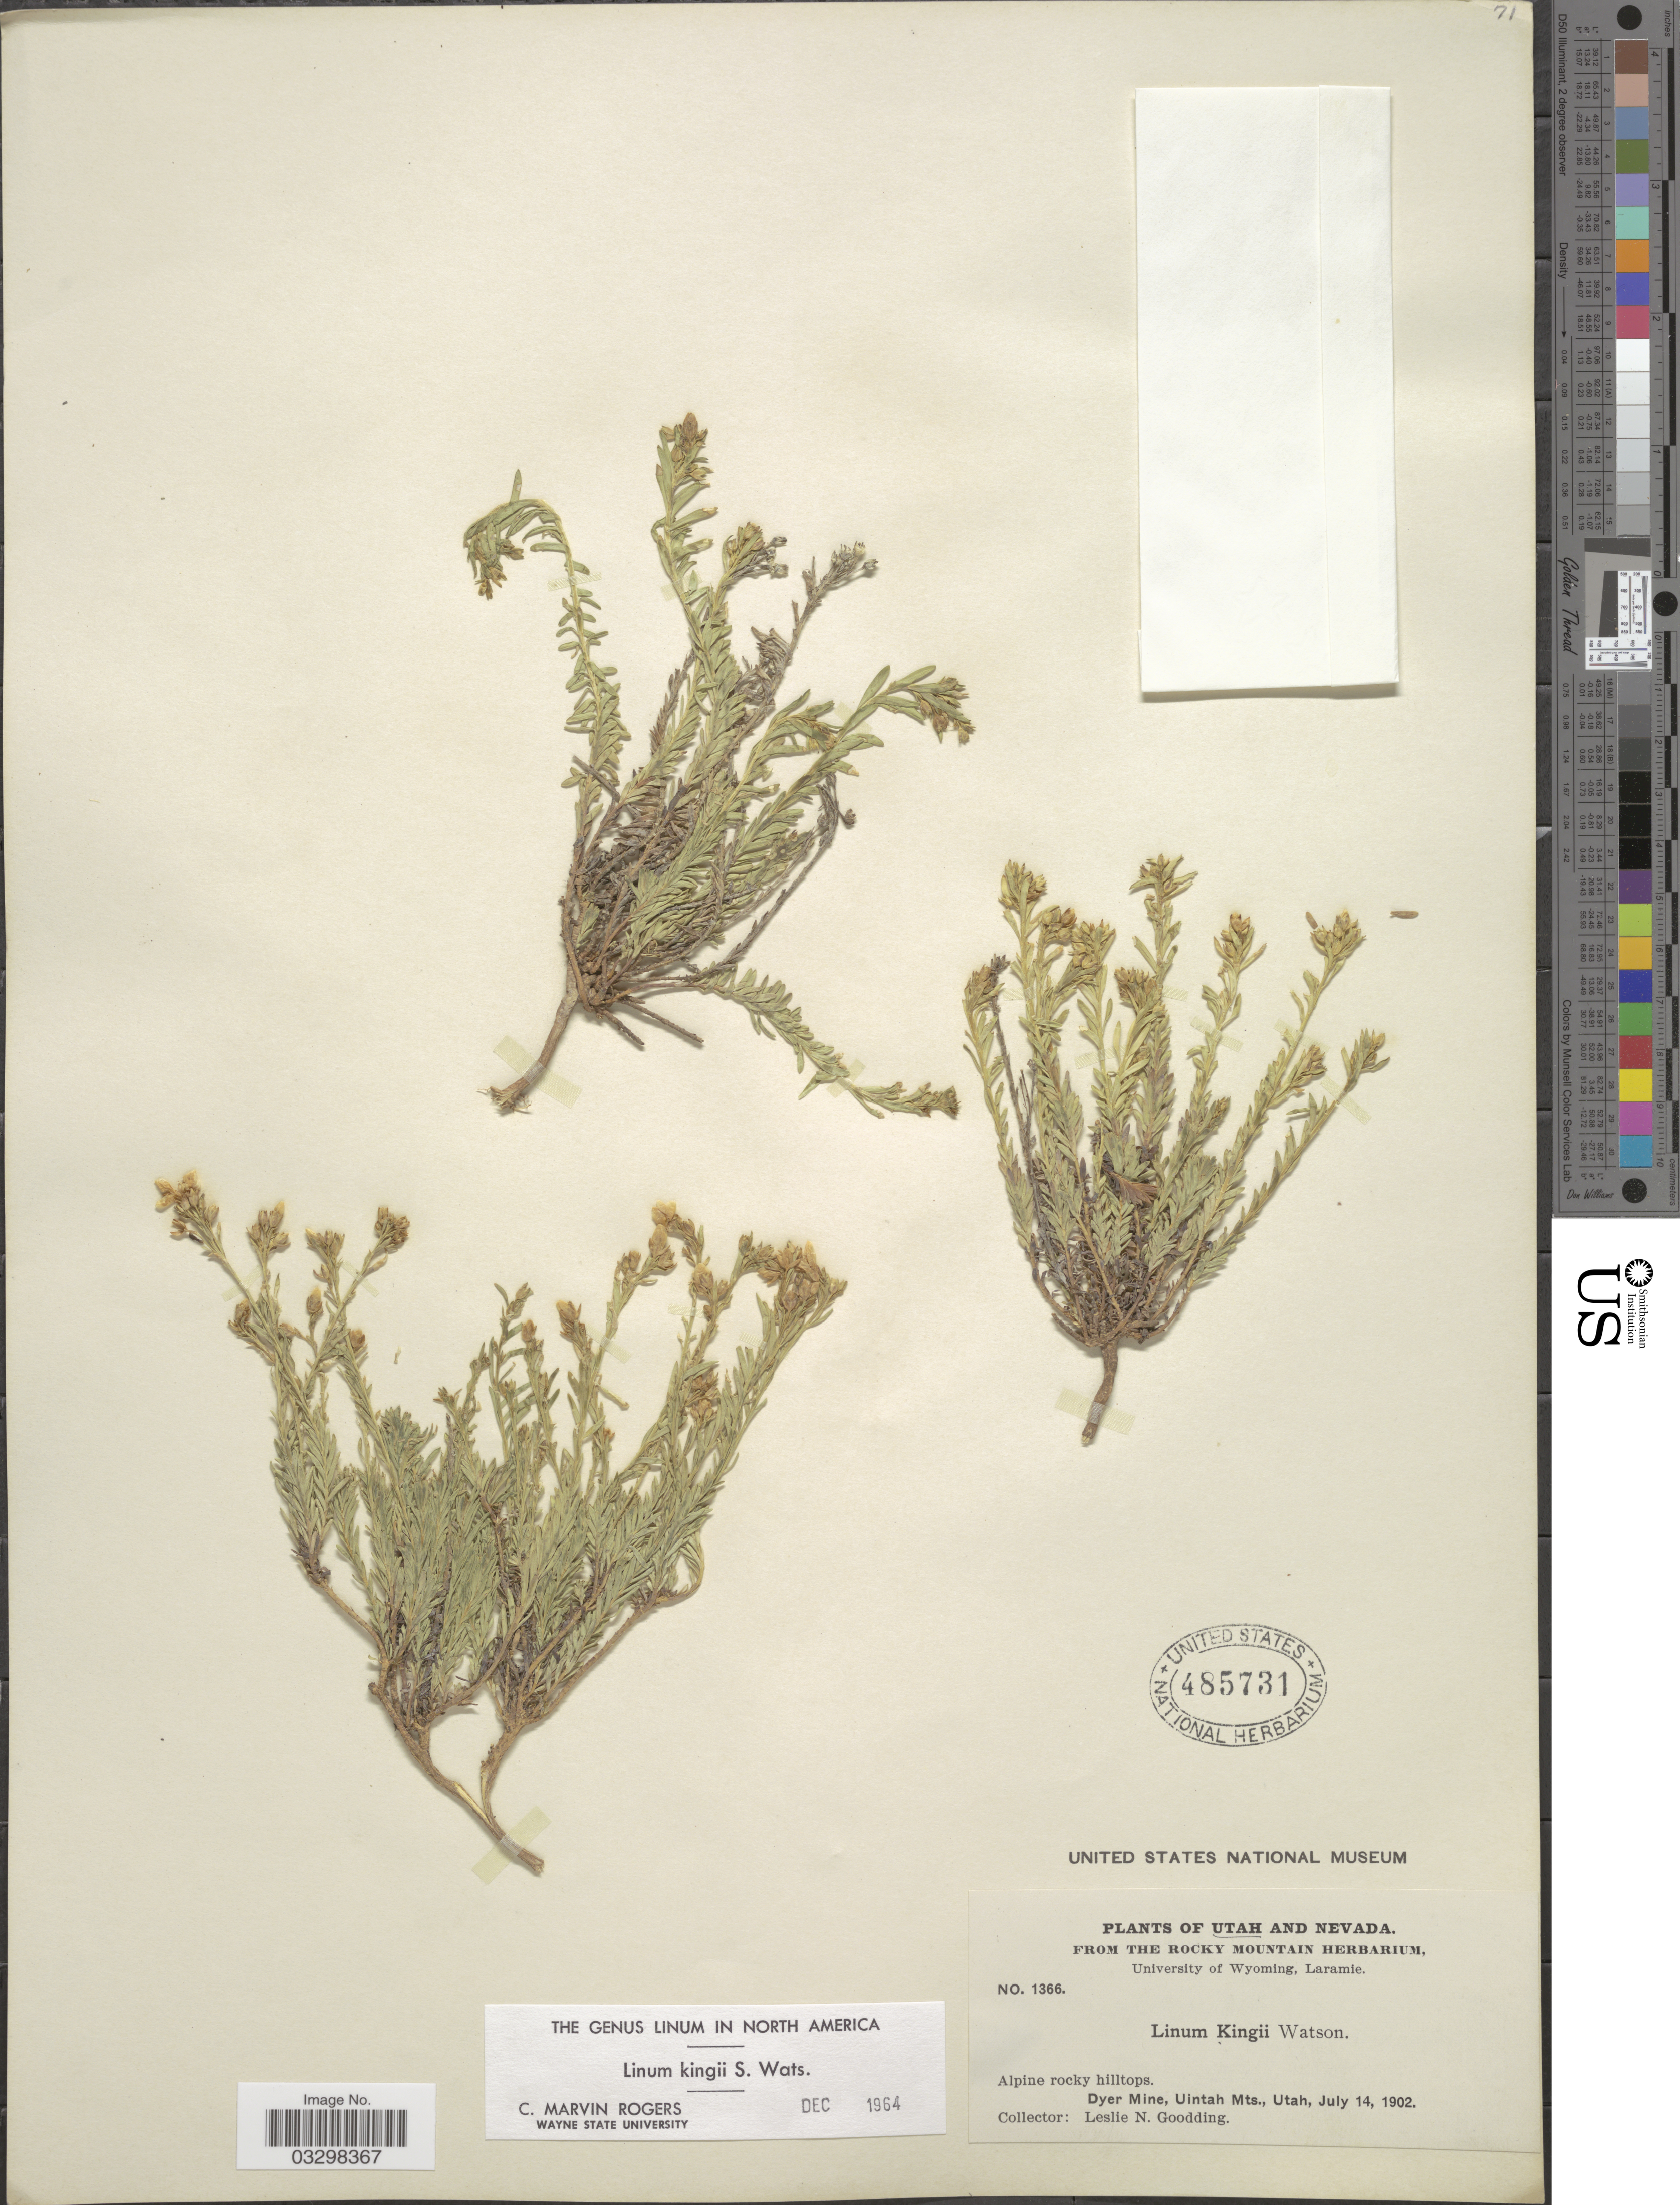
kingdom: Plantae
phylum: Tracheophyta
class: Magnoliopsida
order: Apiales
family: Apiaceae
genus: Selinum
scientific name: Selinum kingii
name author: S. Watson in C. King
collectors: L. N. Goodding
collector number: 1366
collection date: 1902-07-14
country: United States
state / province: Utah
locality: Alpine rocky hilltops. Dyer Mine, Uintah Mts.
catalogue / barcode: US 485731